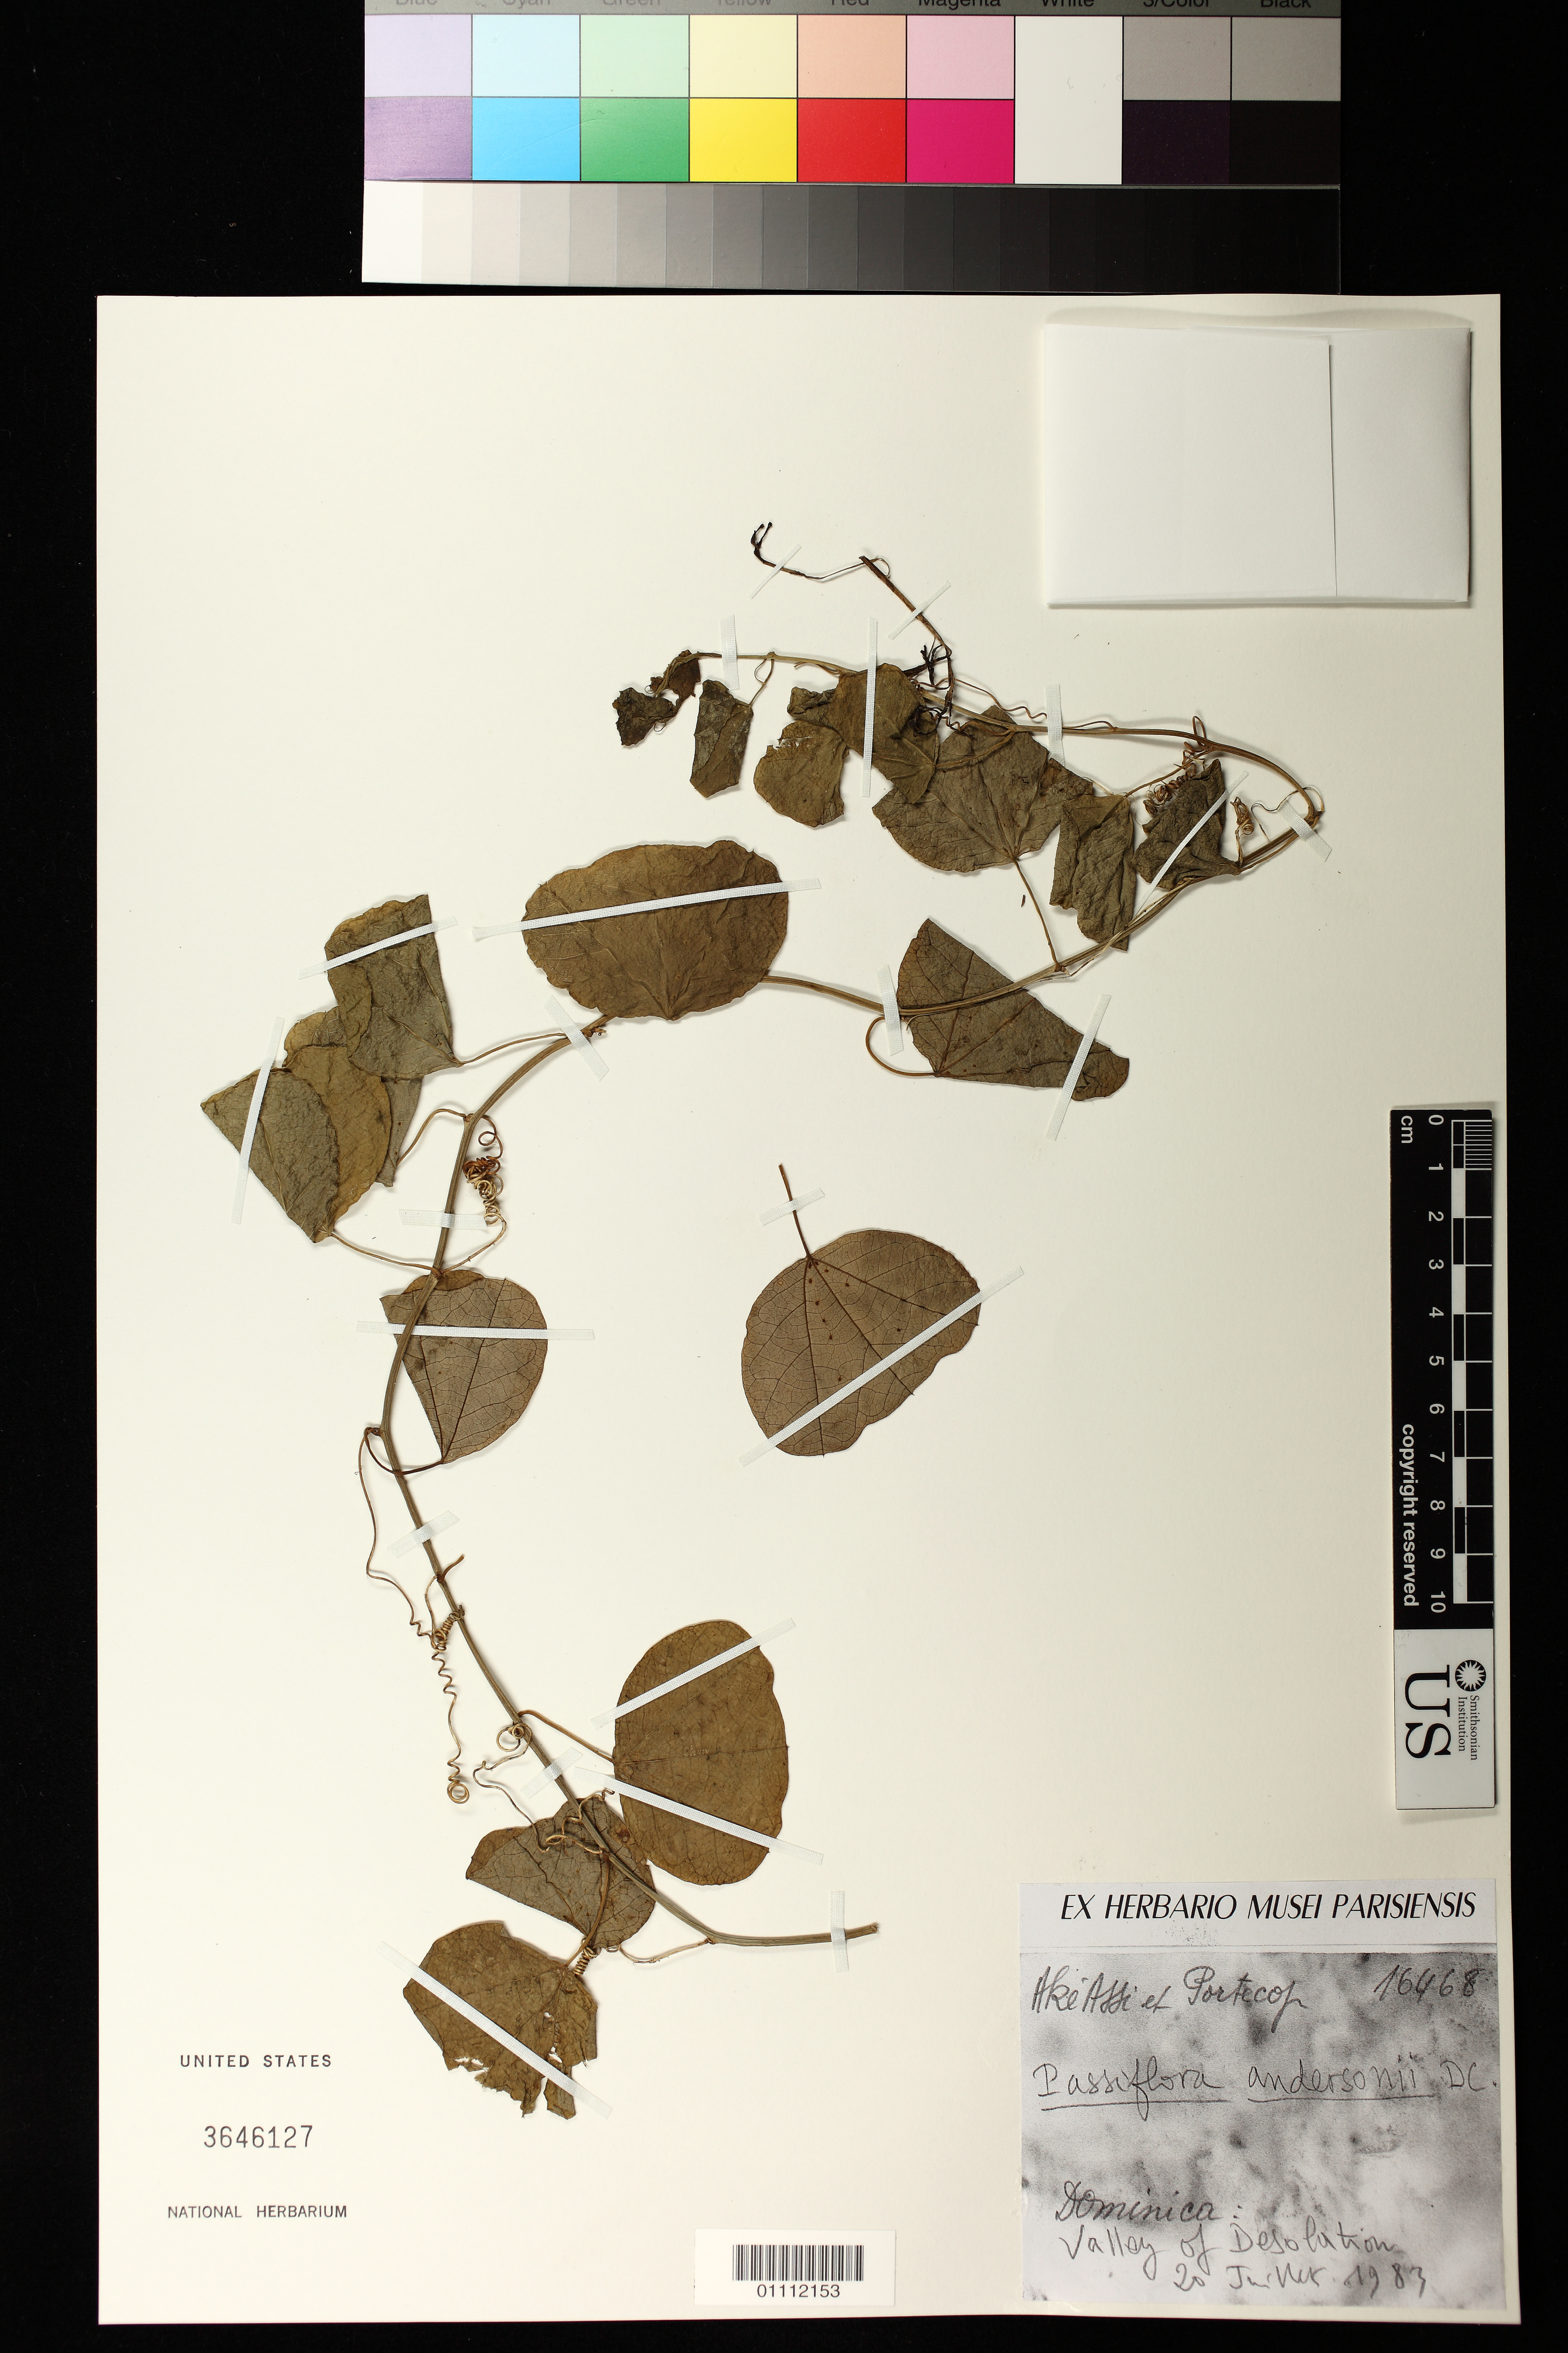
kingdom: Plantae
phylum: Tracheophyta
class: Magnoliopsida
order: Malpighiales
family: Passifloraceae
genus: Passiflora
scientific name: Passiflora andersonii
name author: DC.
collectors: -. Ake-Assi & -. Portecop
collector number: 16468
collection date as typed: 20 Jul 1983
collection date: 1983-07-20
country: Dominica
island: Dominica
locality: Valley of Desolation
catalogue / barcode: US 3646127